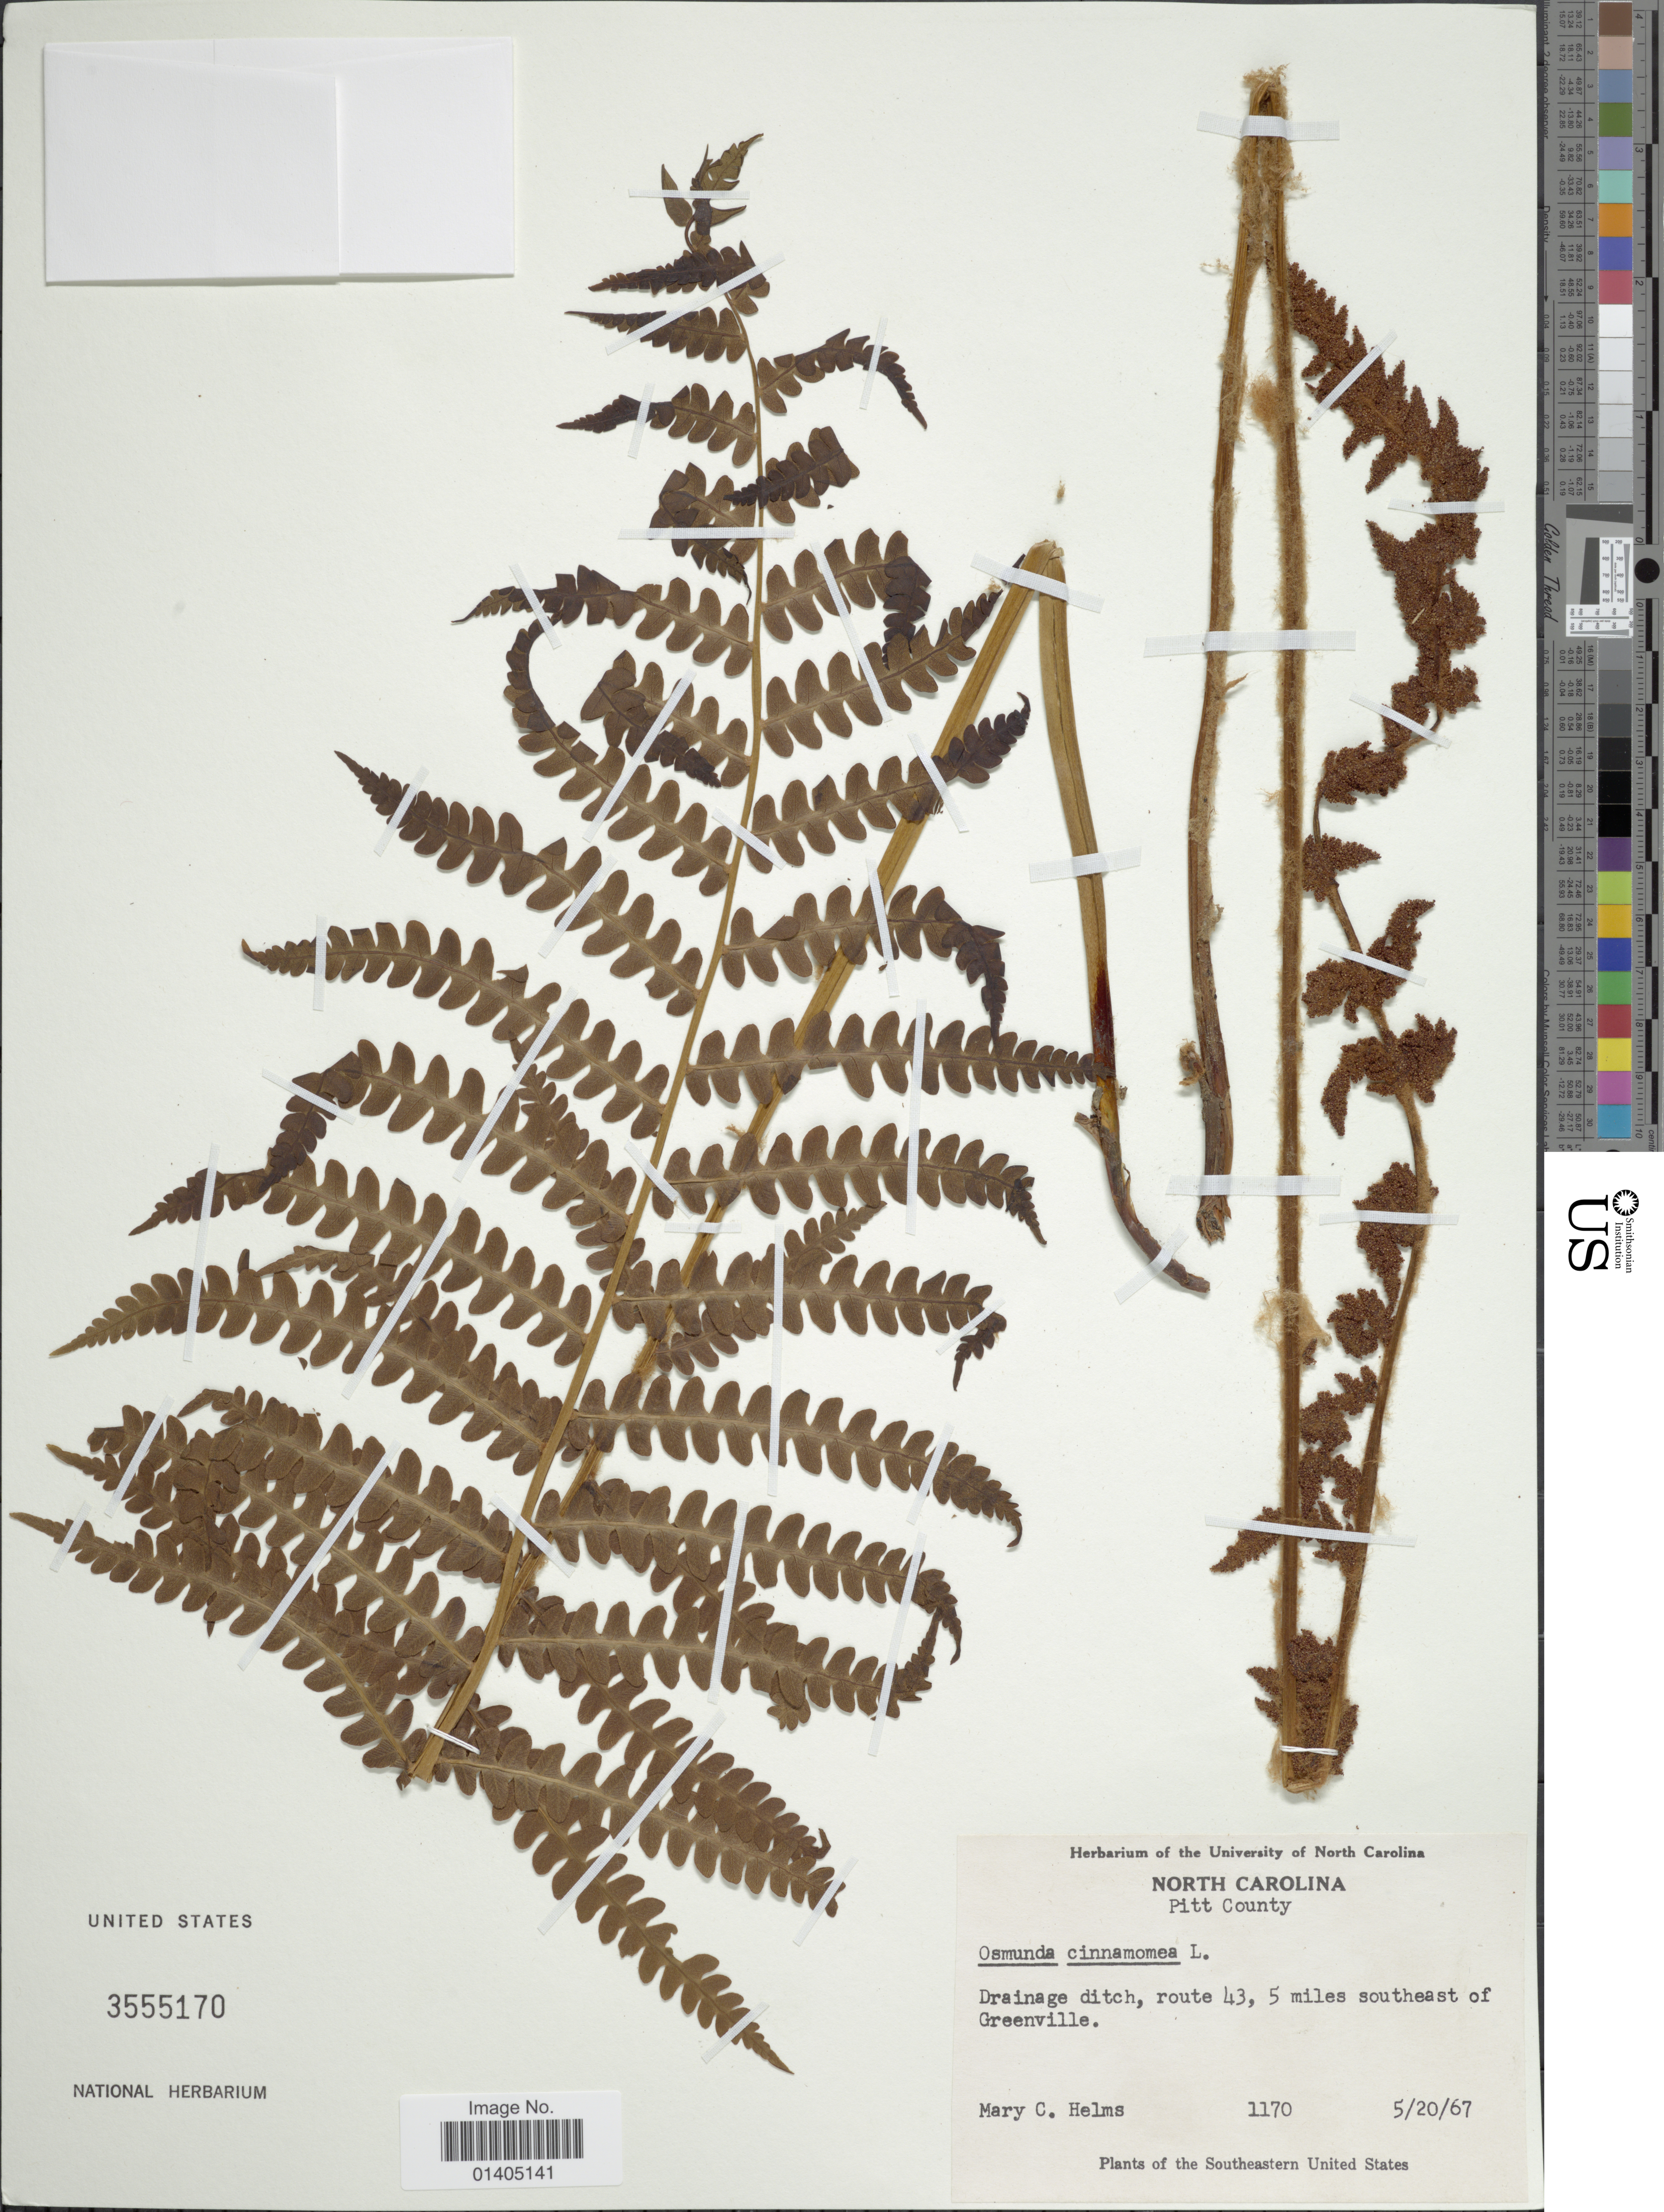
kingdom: Plantae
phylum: Tracheophyta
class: Polypodiopsida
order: Osmundales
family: Osmundaceae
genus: Osmundastrum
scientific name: Osmundastrum cinnamomeum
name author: (L.) C. Presl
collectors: M. Helms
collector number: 1170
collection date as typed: Transcribed d/m/y: 20/5/67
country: United States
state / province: North Carolina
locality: Piit County, Drainage ditch, route 43, 5 miles southeast of Greenville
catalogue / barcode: US 3555170